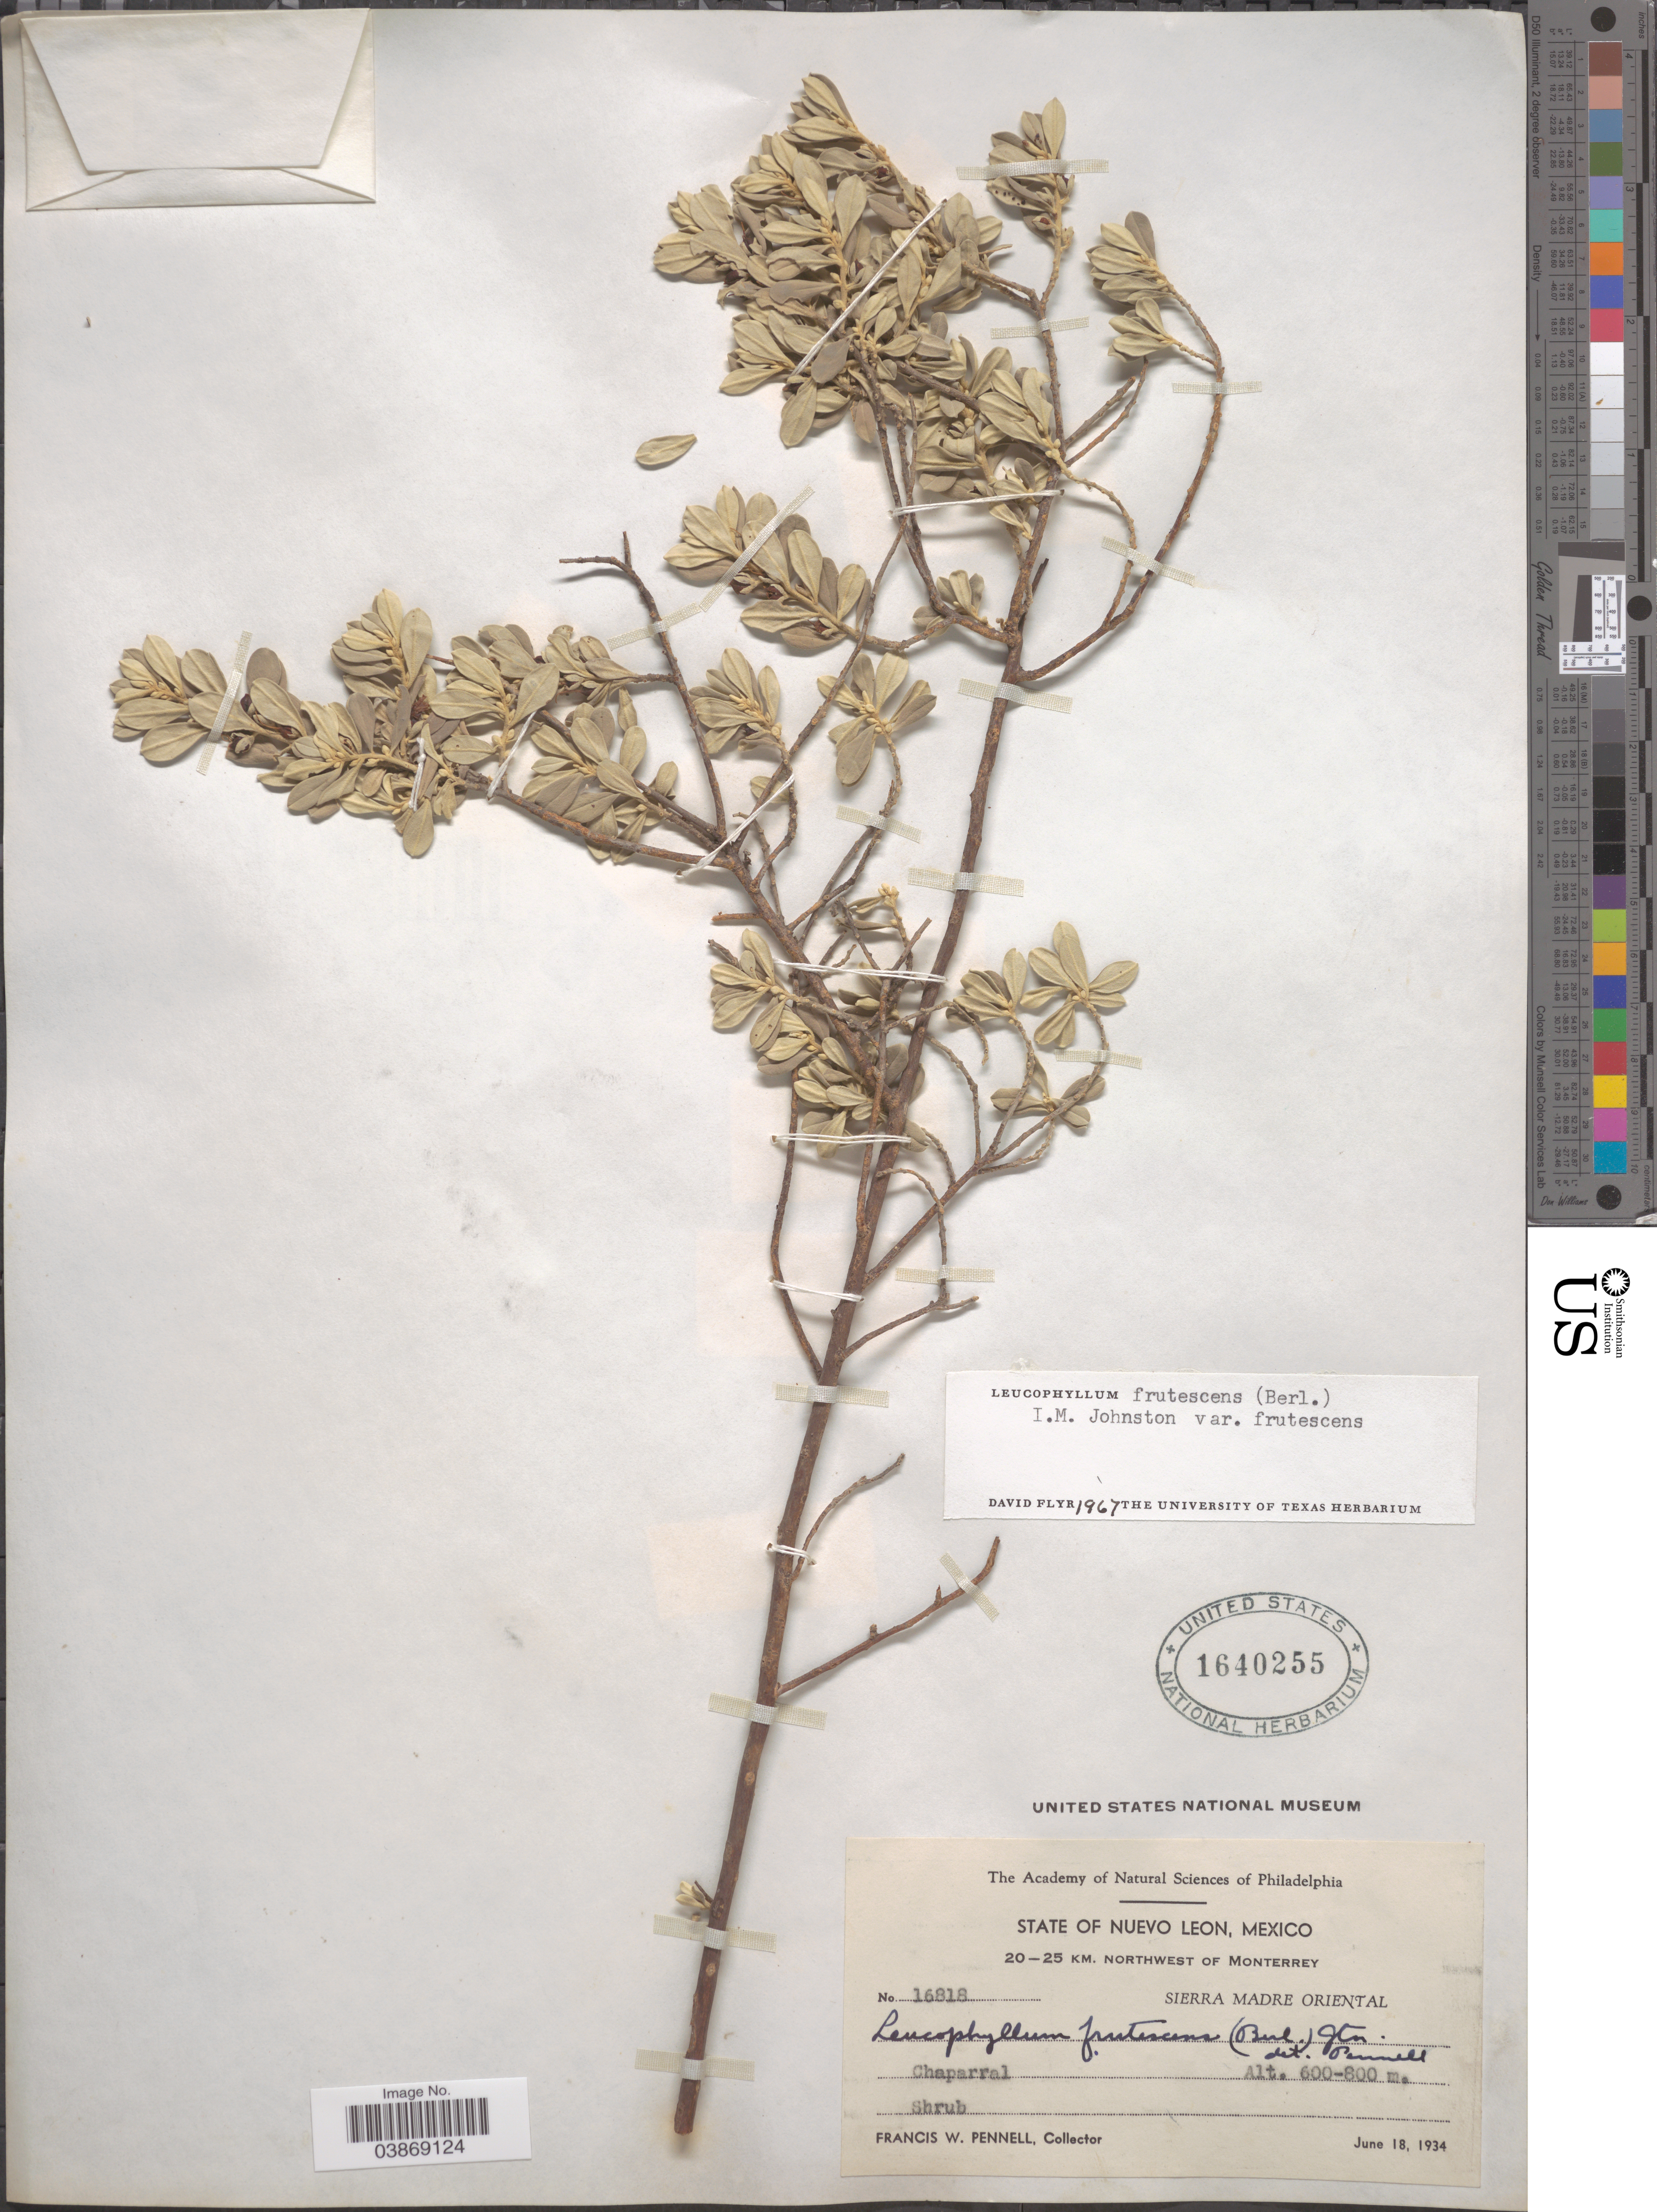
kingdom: Plantae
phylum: Tracheophyta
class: Magnoliopsida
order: Lamiales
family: Scrophulariaceae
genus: Leucophyllum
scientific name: Leucophyllum frutescens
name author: (Berland.) I.M. Johnst.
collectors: F. W. Pennell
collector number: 16818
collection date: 1934-06-18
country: Mexico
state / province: Nuevo León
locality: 20-25 km. northwest of Monterrey. Sierra Madre Oriental. Chaparral.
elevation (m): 600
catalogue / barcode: US 1640255